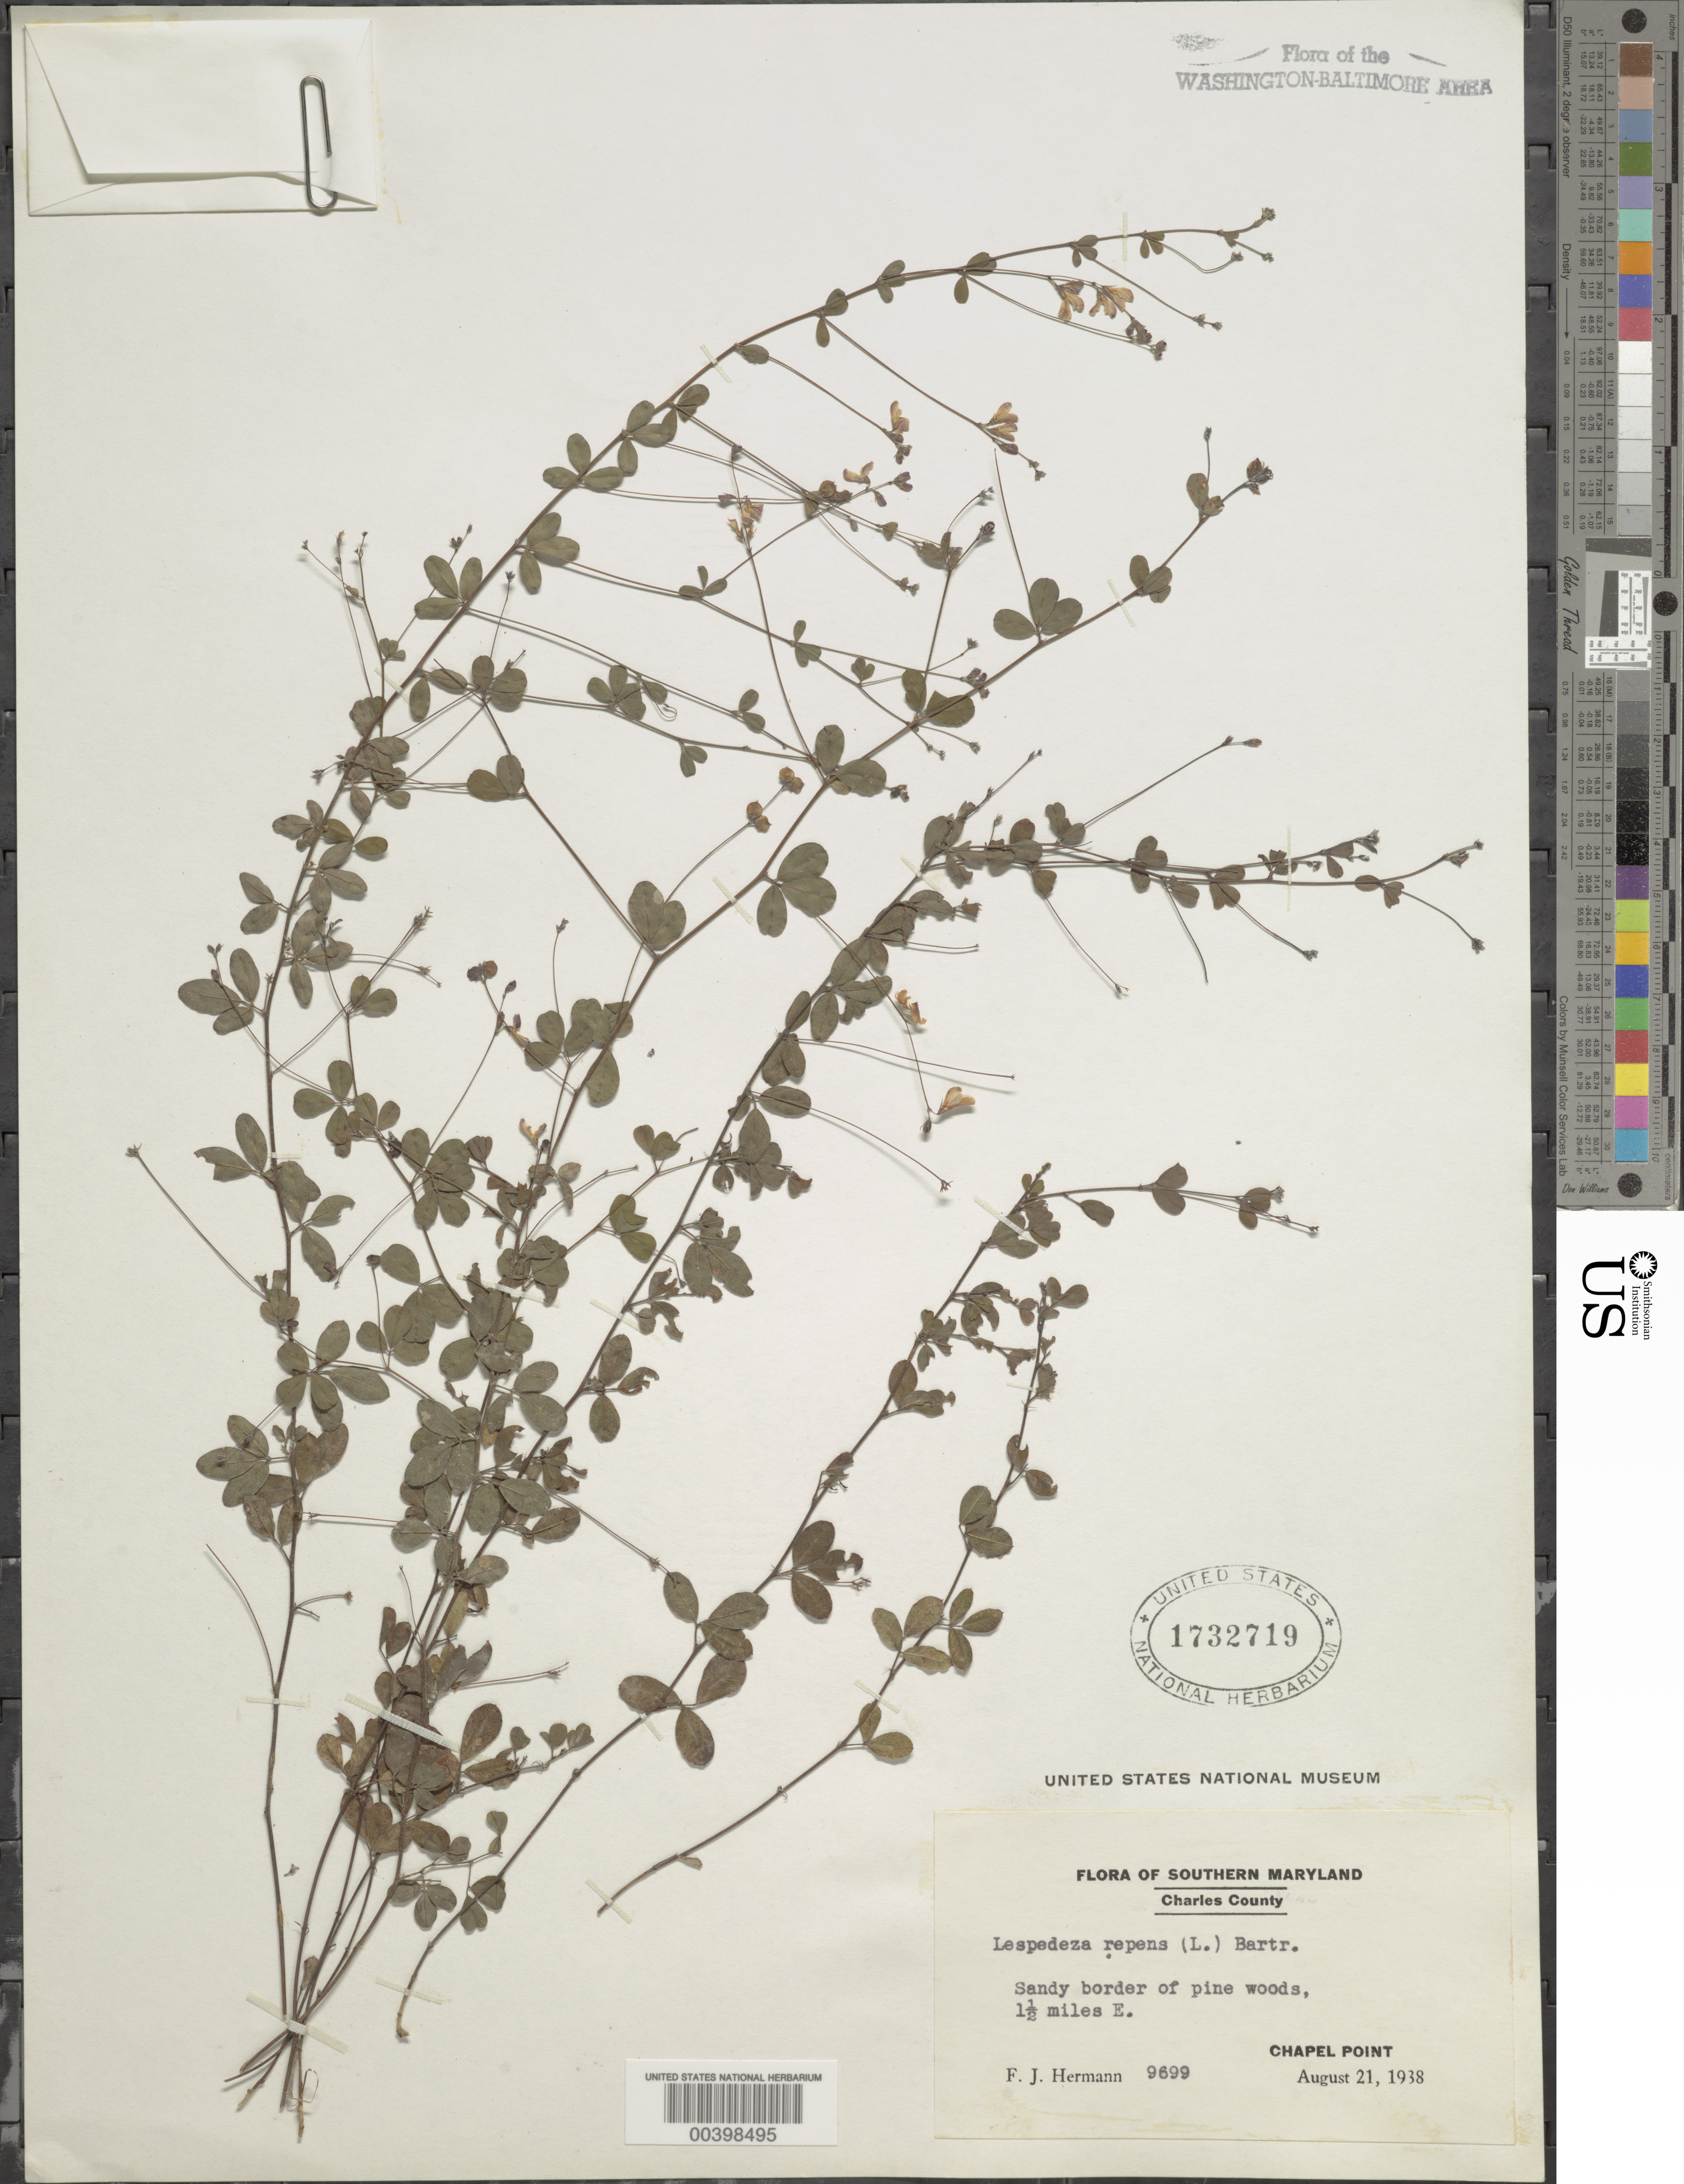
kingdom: Plantae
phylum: Tracheophyta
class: Magnoliopsida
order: Fabales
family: Fabaceae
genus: Lespedeza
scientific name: Lespedeza repens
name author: (L.) W.P.C. Barton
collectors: F. J. Hermann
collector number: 9699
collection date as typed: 21 Aug 1938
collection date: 1938-08-21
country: United States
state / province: Maryland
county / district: Charles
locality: East of Chapel Point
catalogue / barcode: US 1732719